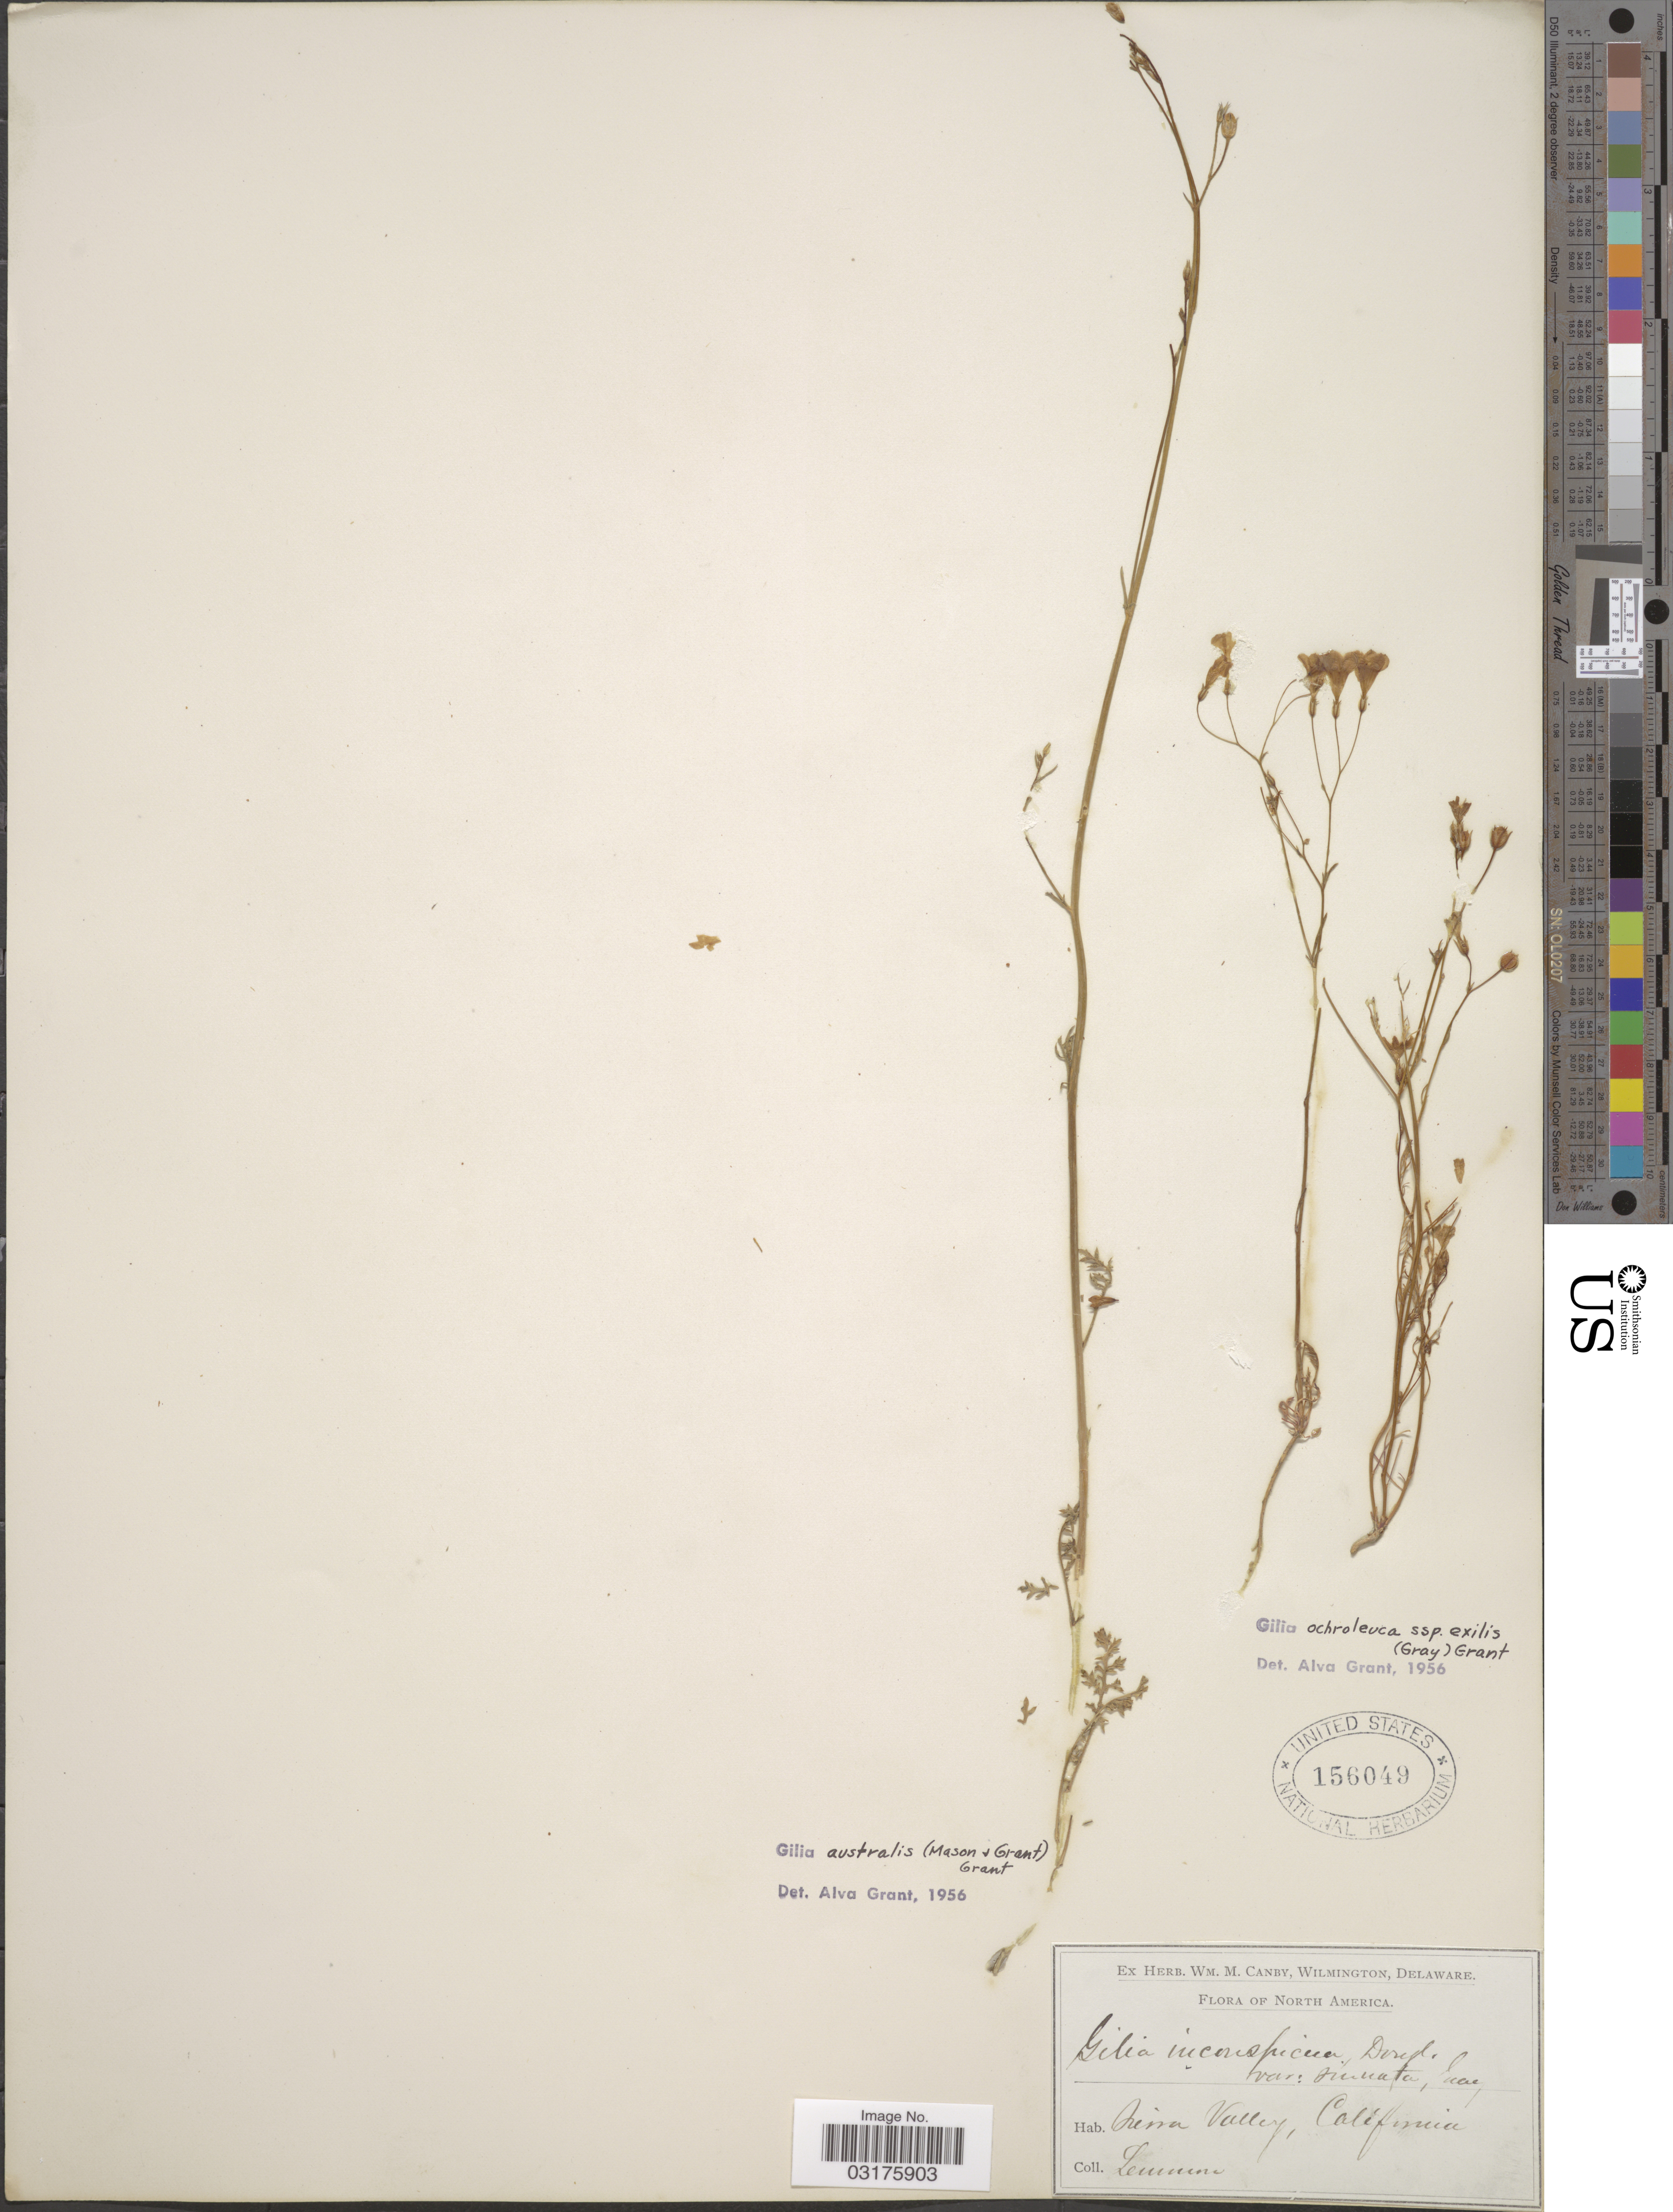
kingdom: Plantae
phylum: Tracheophyta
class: Magnoliopsida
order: Ericales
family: Polemoniaceae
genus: Gilia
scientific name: Gilia ochroleuca subsp. exilis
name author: M.E. Jones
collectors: -- Lemmon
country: United States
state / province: California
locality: Sierra Valley.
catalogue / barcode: US 156049